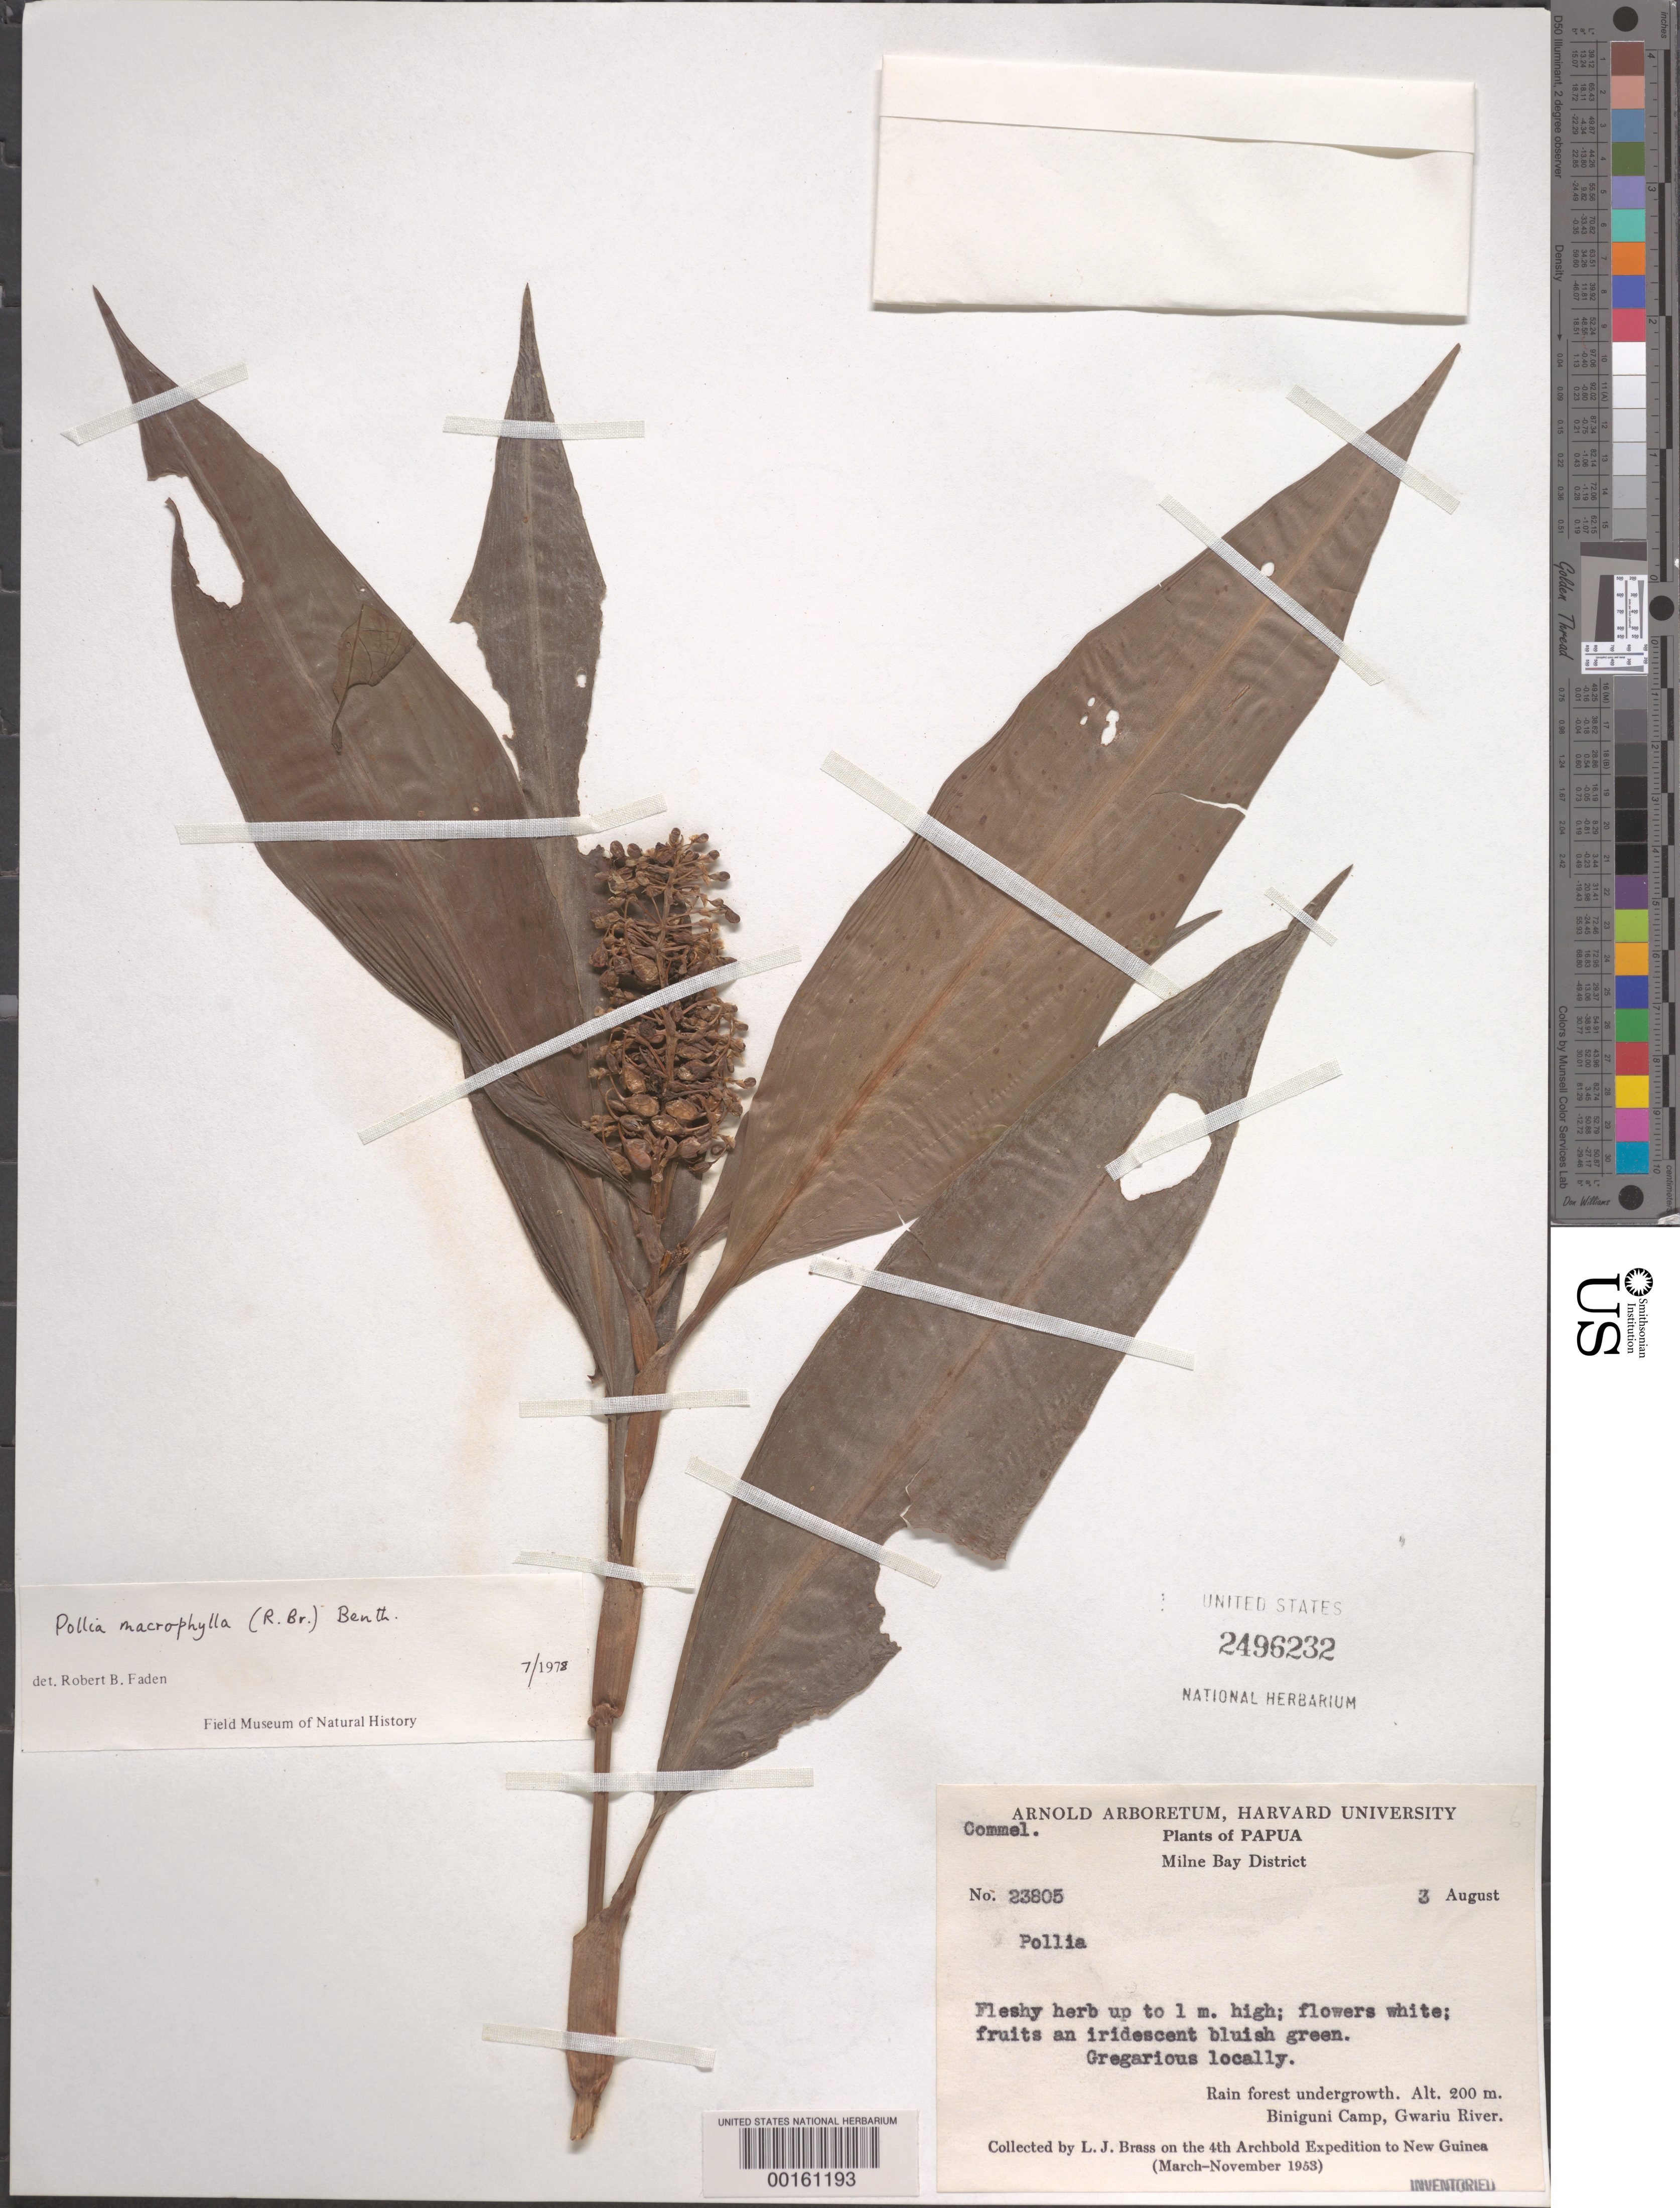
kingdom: Plantae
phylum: Tracheophyta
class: Liliopsida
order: Commelinales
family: Commelinaceae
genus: Pollia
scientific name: Pollia macrophylla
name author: (R. Br.) Benth.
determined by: Faden, Robert B., (US), Smithsonian Institution - National Museum of Natural History (UNITED STATES)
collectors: L. J. Brass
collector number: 23805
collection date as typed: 03 Aug 1953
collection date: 1953-08-03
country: Papua New Guinea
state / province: Milne Bay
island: New Guinea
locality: Biniguni camp, gwariu river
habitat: Rainforest undergrowth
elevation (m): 200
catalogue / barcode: US 2496232